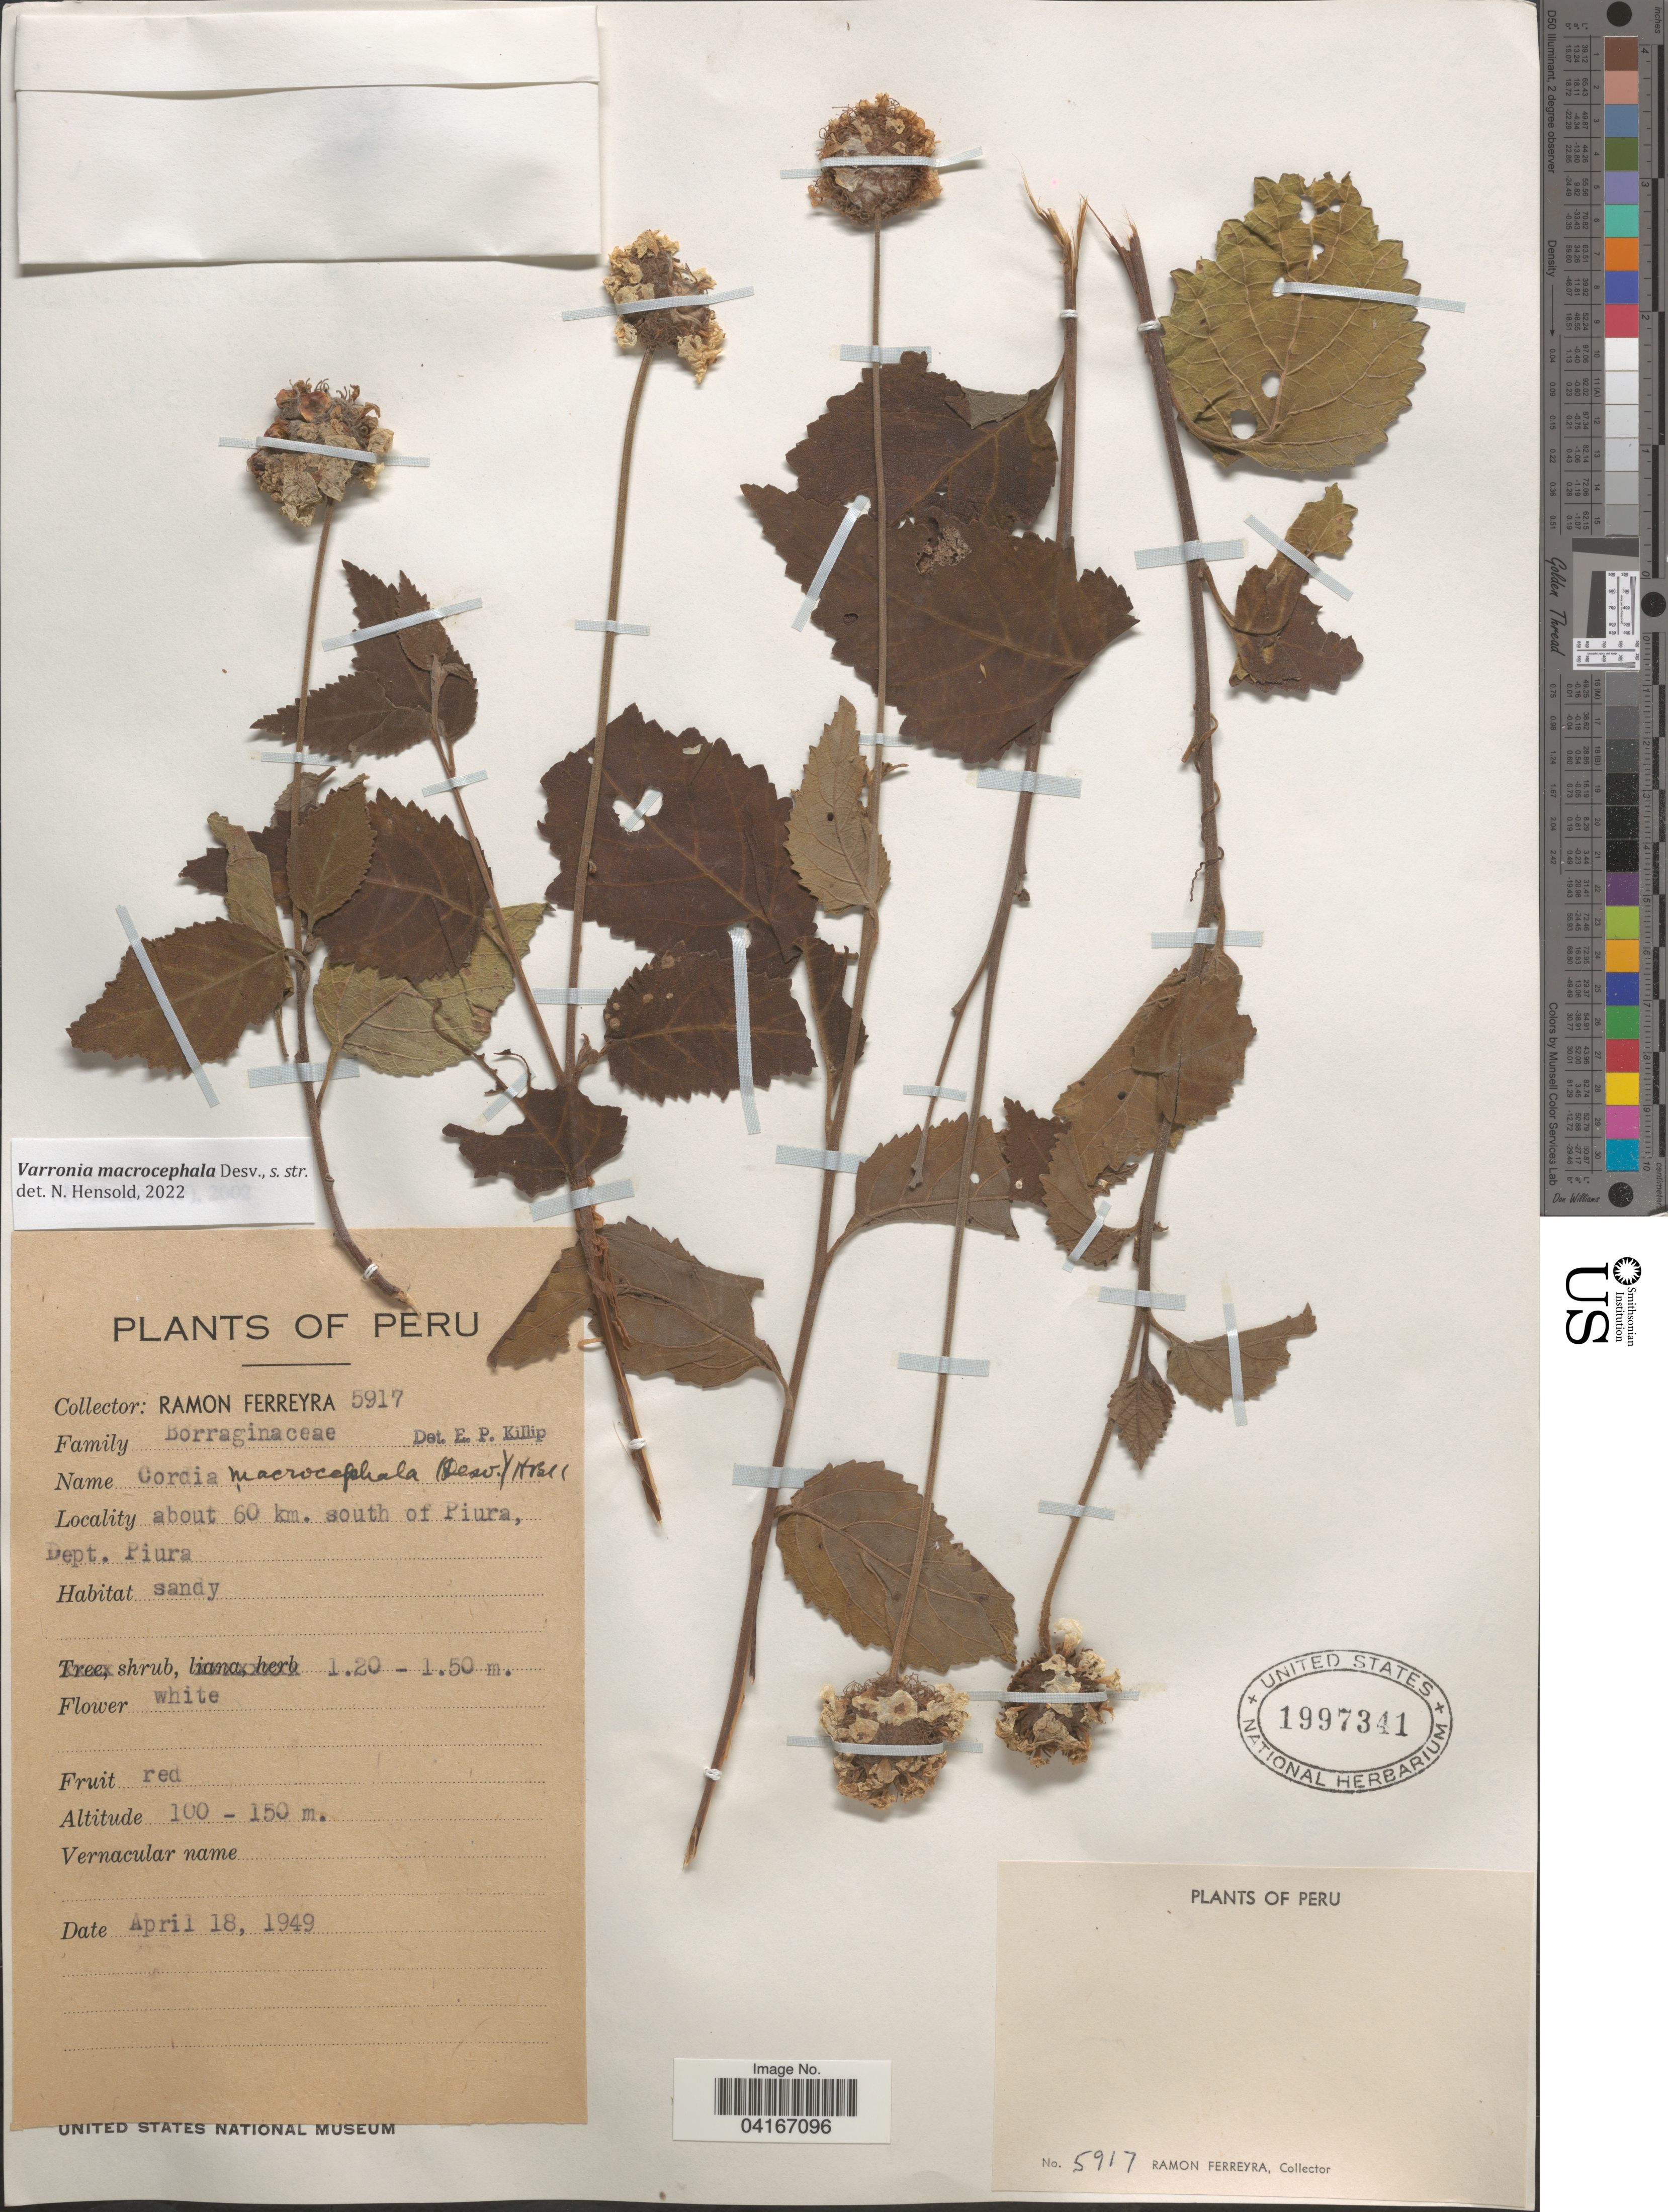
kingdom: Plantae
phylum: Tracheophyta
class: Magnoliopsida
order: Boraginales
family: Cordiaceae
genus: Varronia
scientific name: Varronia macrocephala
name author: Desv.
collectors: R. A. Ferreyra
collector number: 5917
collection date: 1949-04-18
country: Peru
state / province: Piura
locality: About 60 km. south of Piura, Dept. Piura.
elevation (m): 100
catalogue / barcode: US 1997341